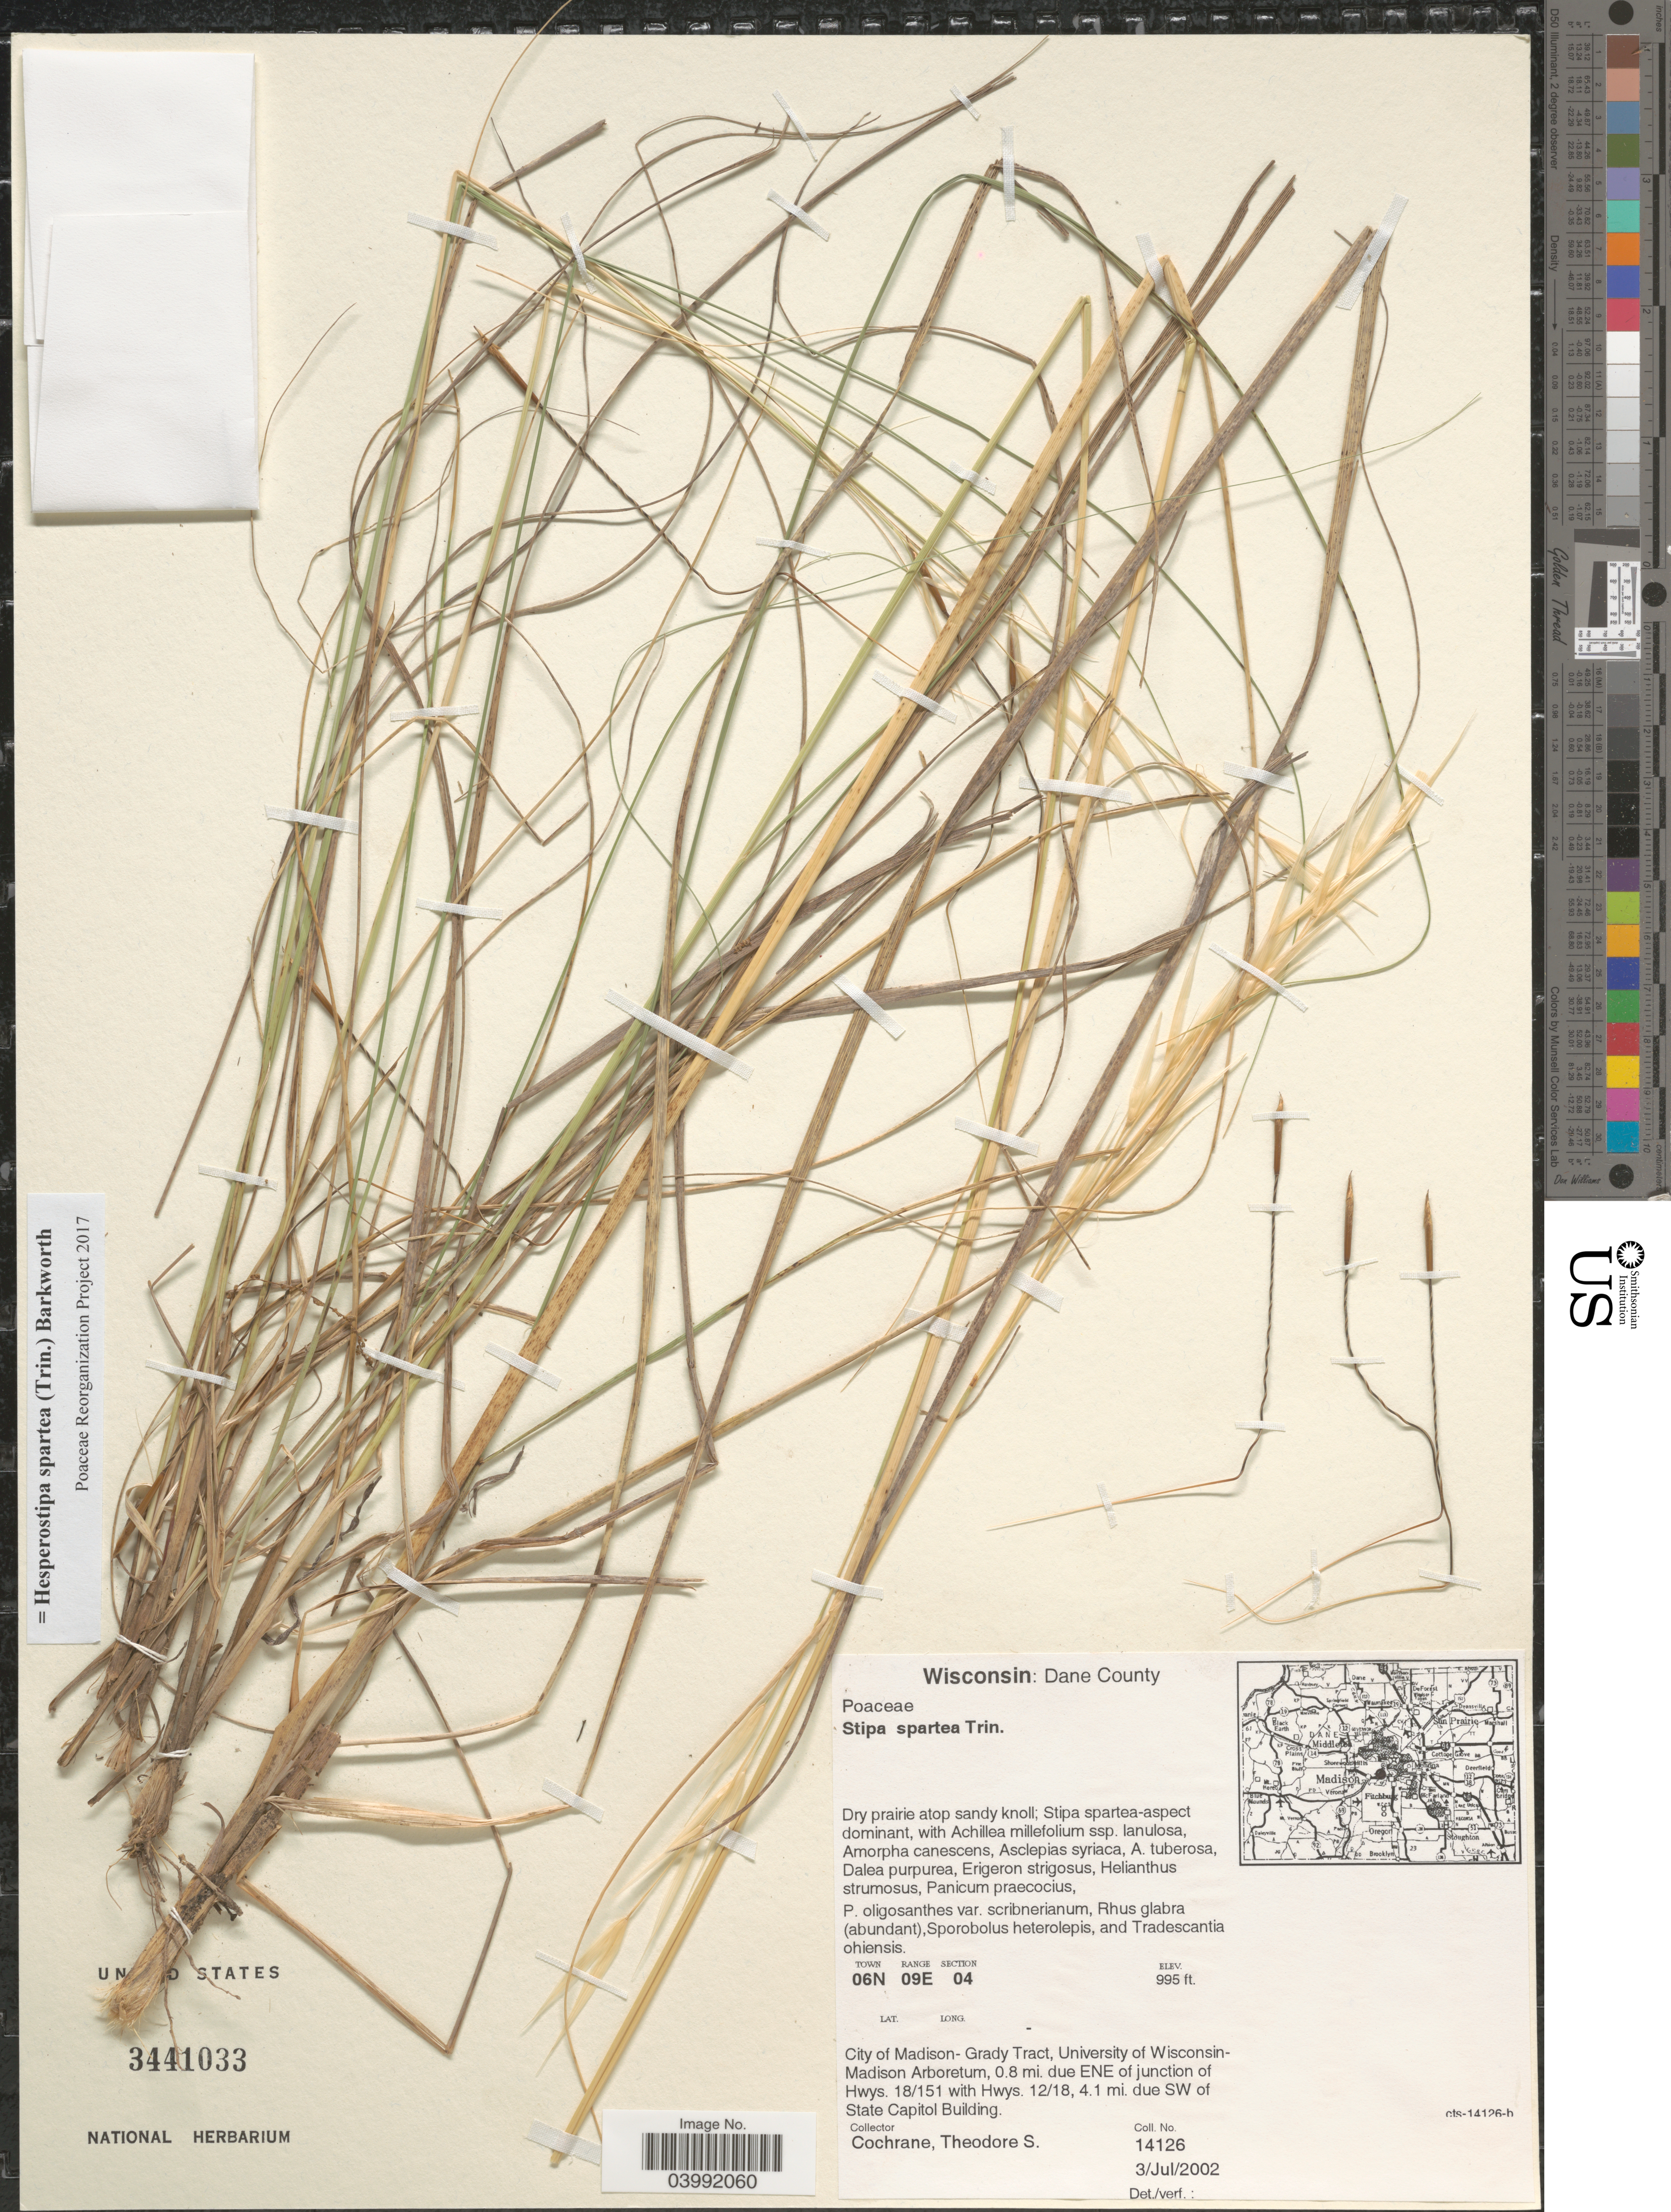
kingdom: Plantae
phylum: Tracheophyta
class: Liliopsida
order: Poales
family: Poaceae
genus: Hesperostipa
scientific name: Hesperostipa spartea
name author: (Trin.) Barkworth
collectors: T. S. Cochrane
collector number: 14126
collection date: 2002-07-03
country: United States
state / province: Wisconsin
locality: Dane County. Town 06N. Range 09E. Section 04. City of Madison-Grady Tract, University of Wisconsin-Madison Arboretum, 0.8 mi. due ENE of junction of Hwys. 18/151 with Hwys. 12/18, 4.1 mi due SW of State Capitol Building.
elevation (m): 303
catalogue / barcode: US 3441033